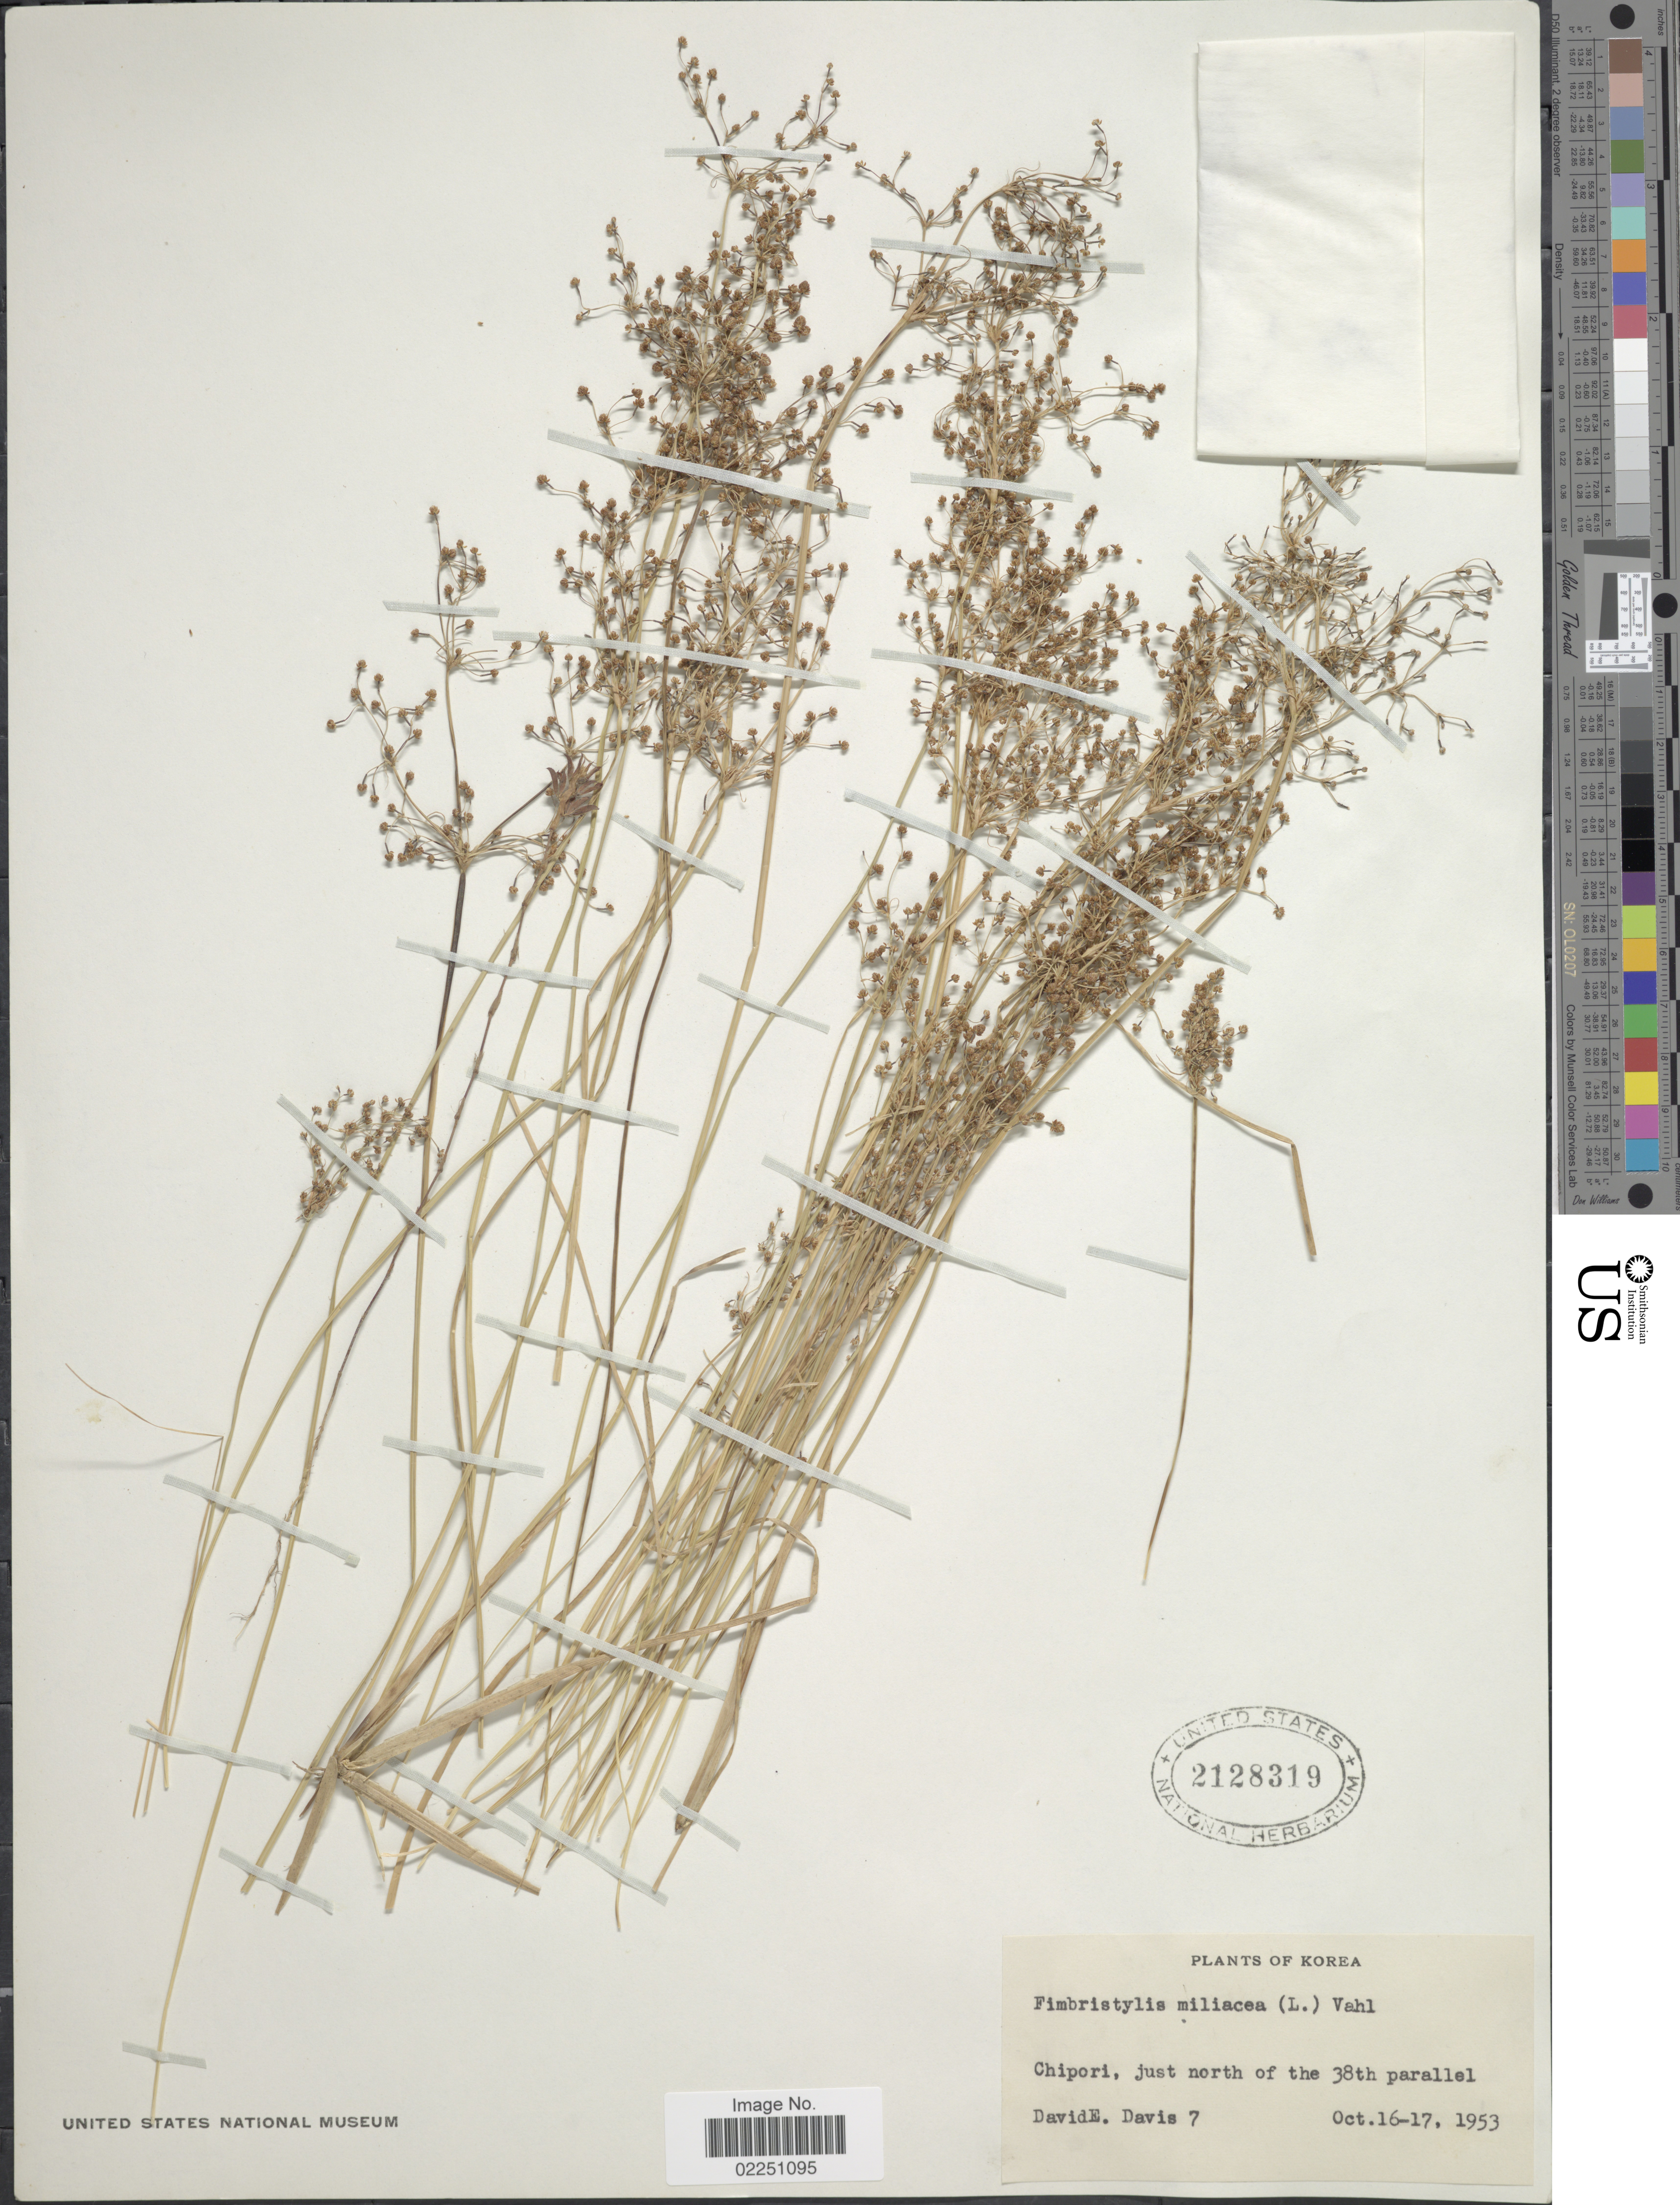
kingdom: Plantae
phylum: Tracheophyta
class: Liliopsida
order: Poales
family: Cyperaceae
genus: Fimbristylis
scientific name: Fimbristylis littoralis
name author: Gaudich.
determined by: Strong, M. T., (US), Smithsonian Institution - National Museum of Natural History (UNITED STATES)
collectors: D. Davis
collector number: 7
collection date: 1953-10-16/1953-10-17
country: South Korea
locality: Chipori, just north of the 38th parallel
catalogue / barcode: US 2128319